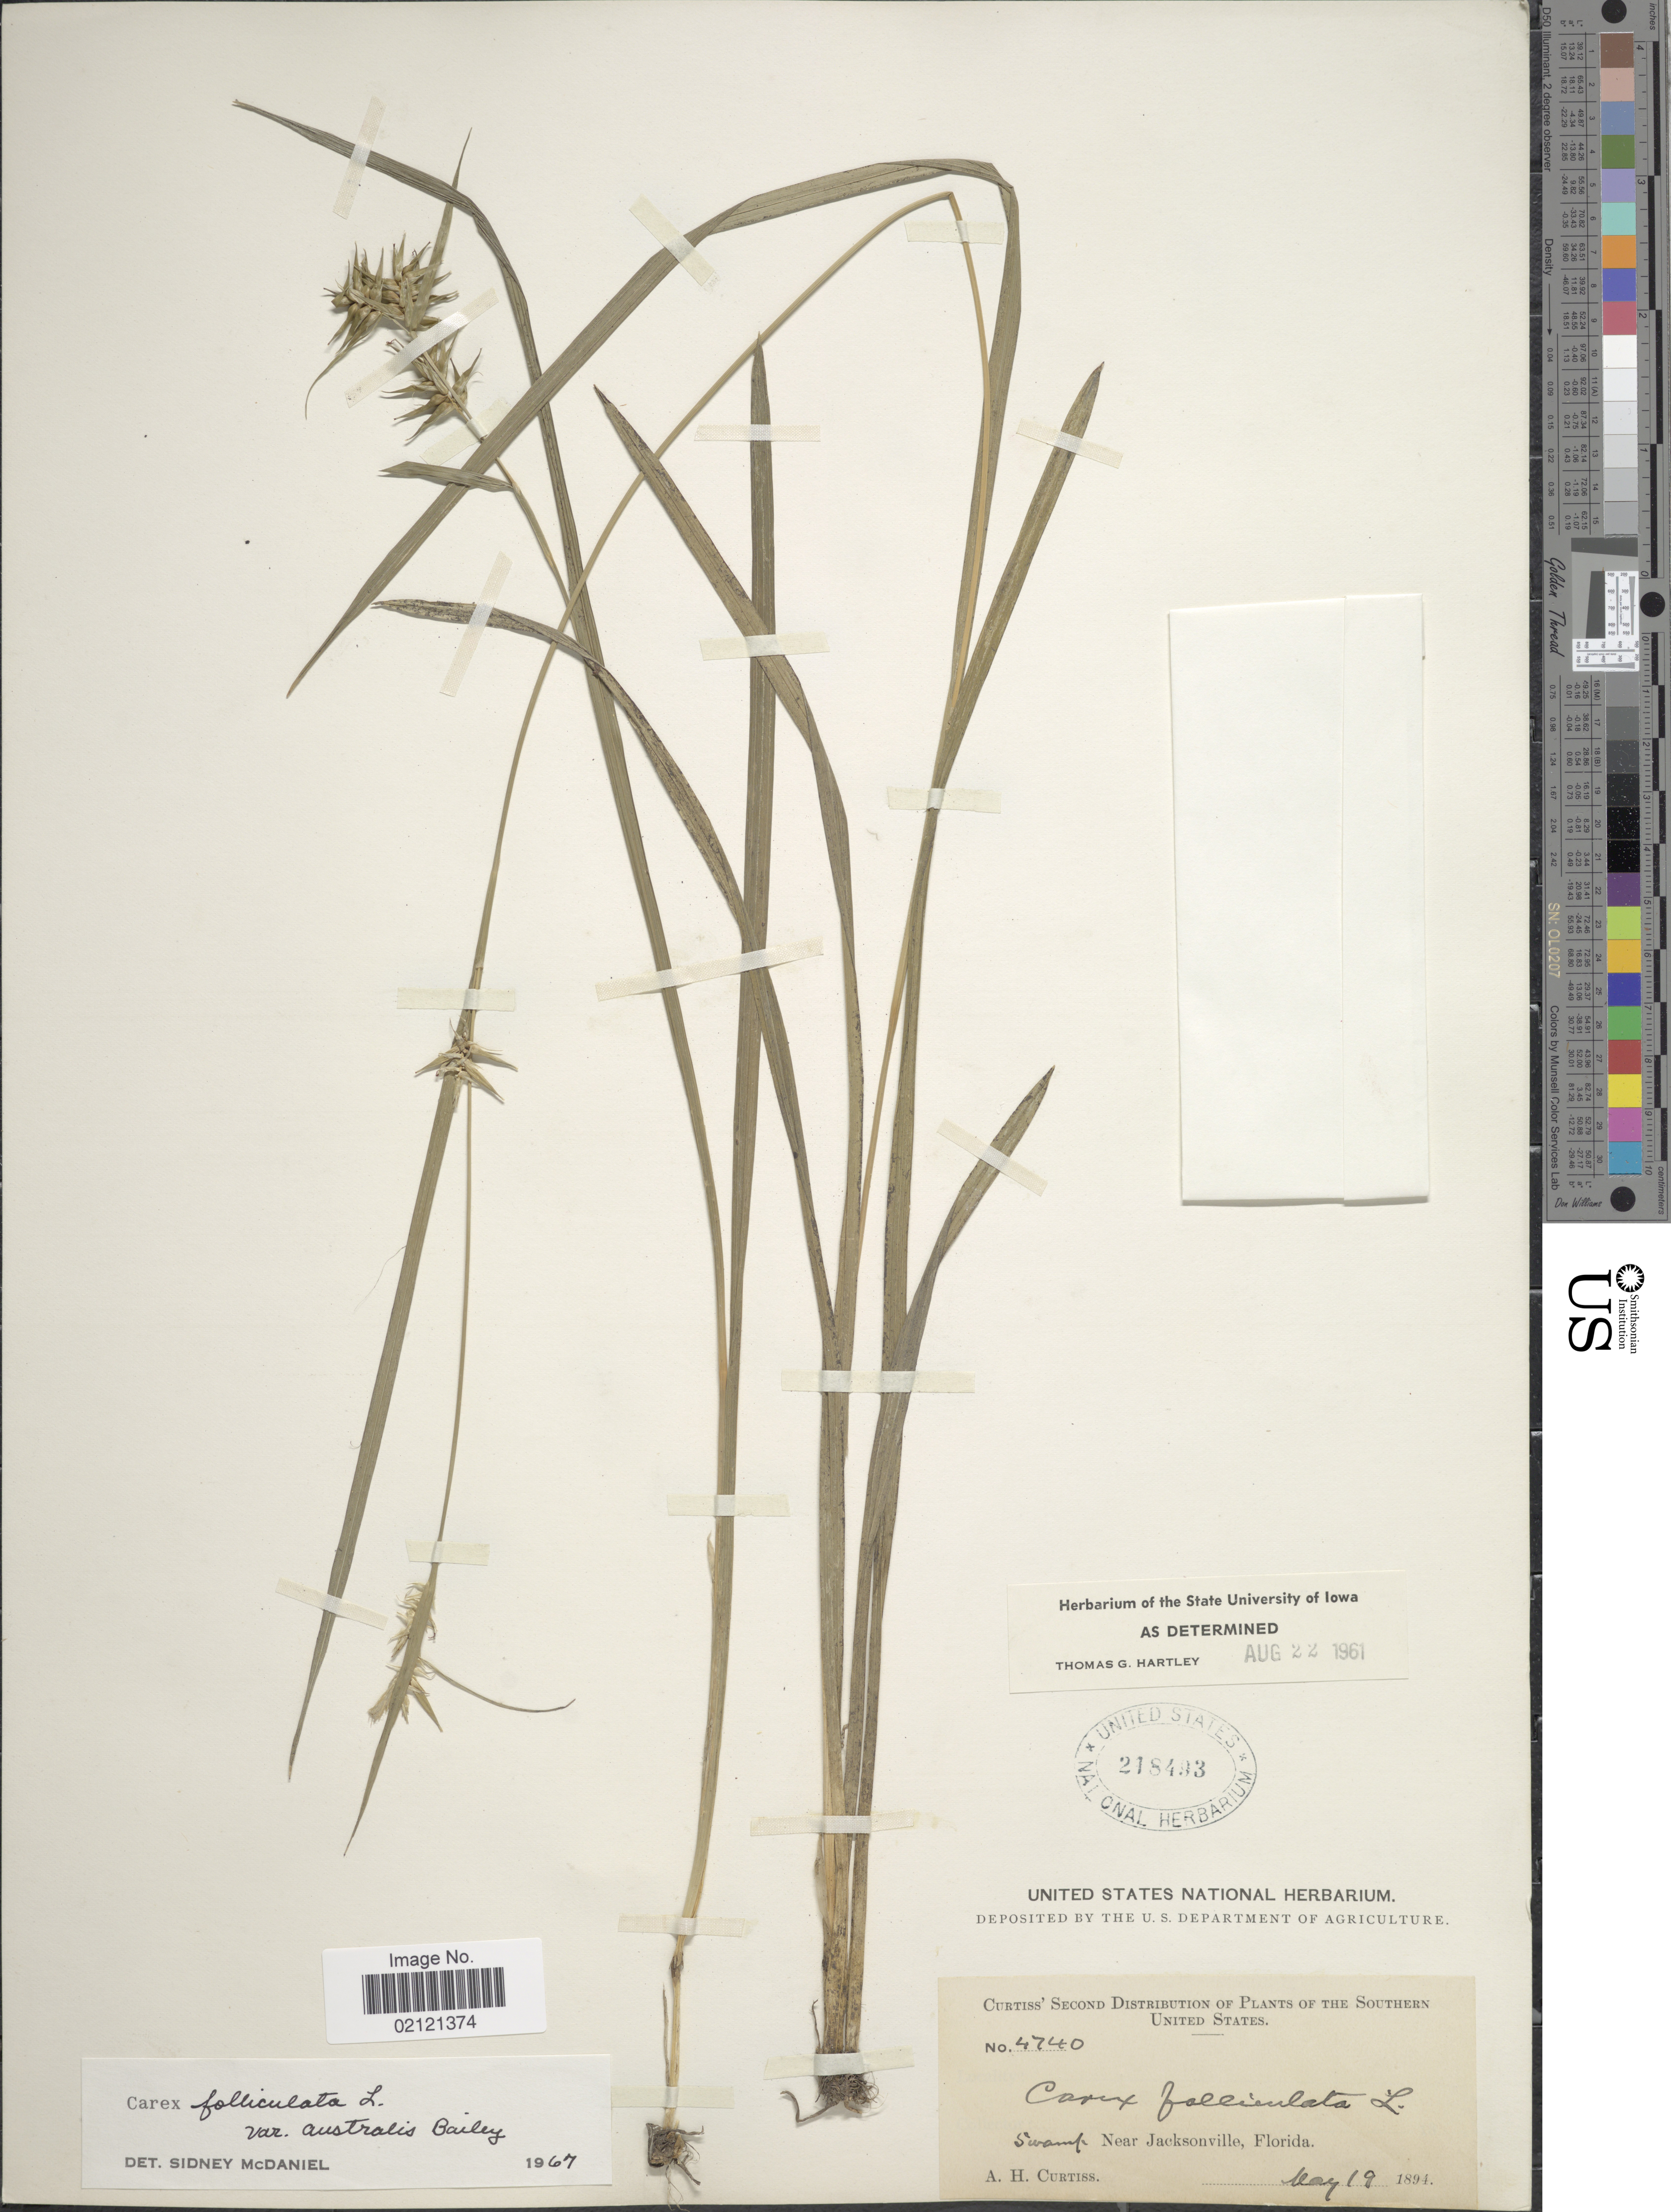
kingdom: Plantae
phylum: Tracheophyta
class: Liliopsida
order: Poales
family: Cyperaceae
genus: Carex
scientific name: Carex lonchocarpa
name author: Willd. ex Spreng.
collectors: A. H. Curtiss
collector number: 4740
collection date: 1894-05-19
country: United States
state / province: Florida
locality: Swamp near Jacksonville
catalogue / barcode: US 218493